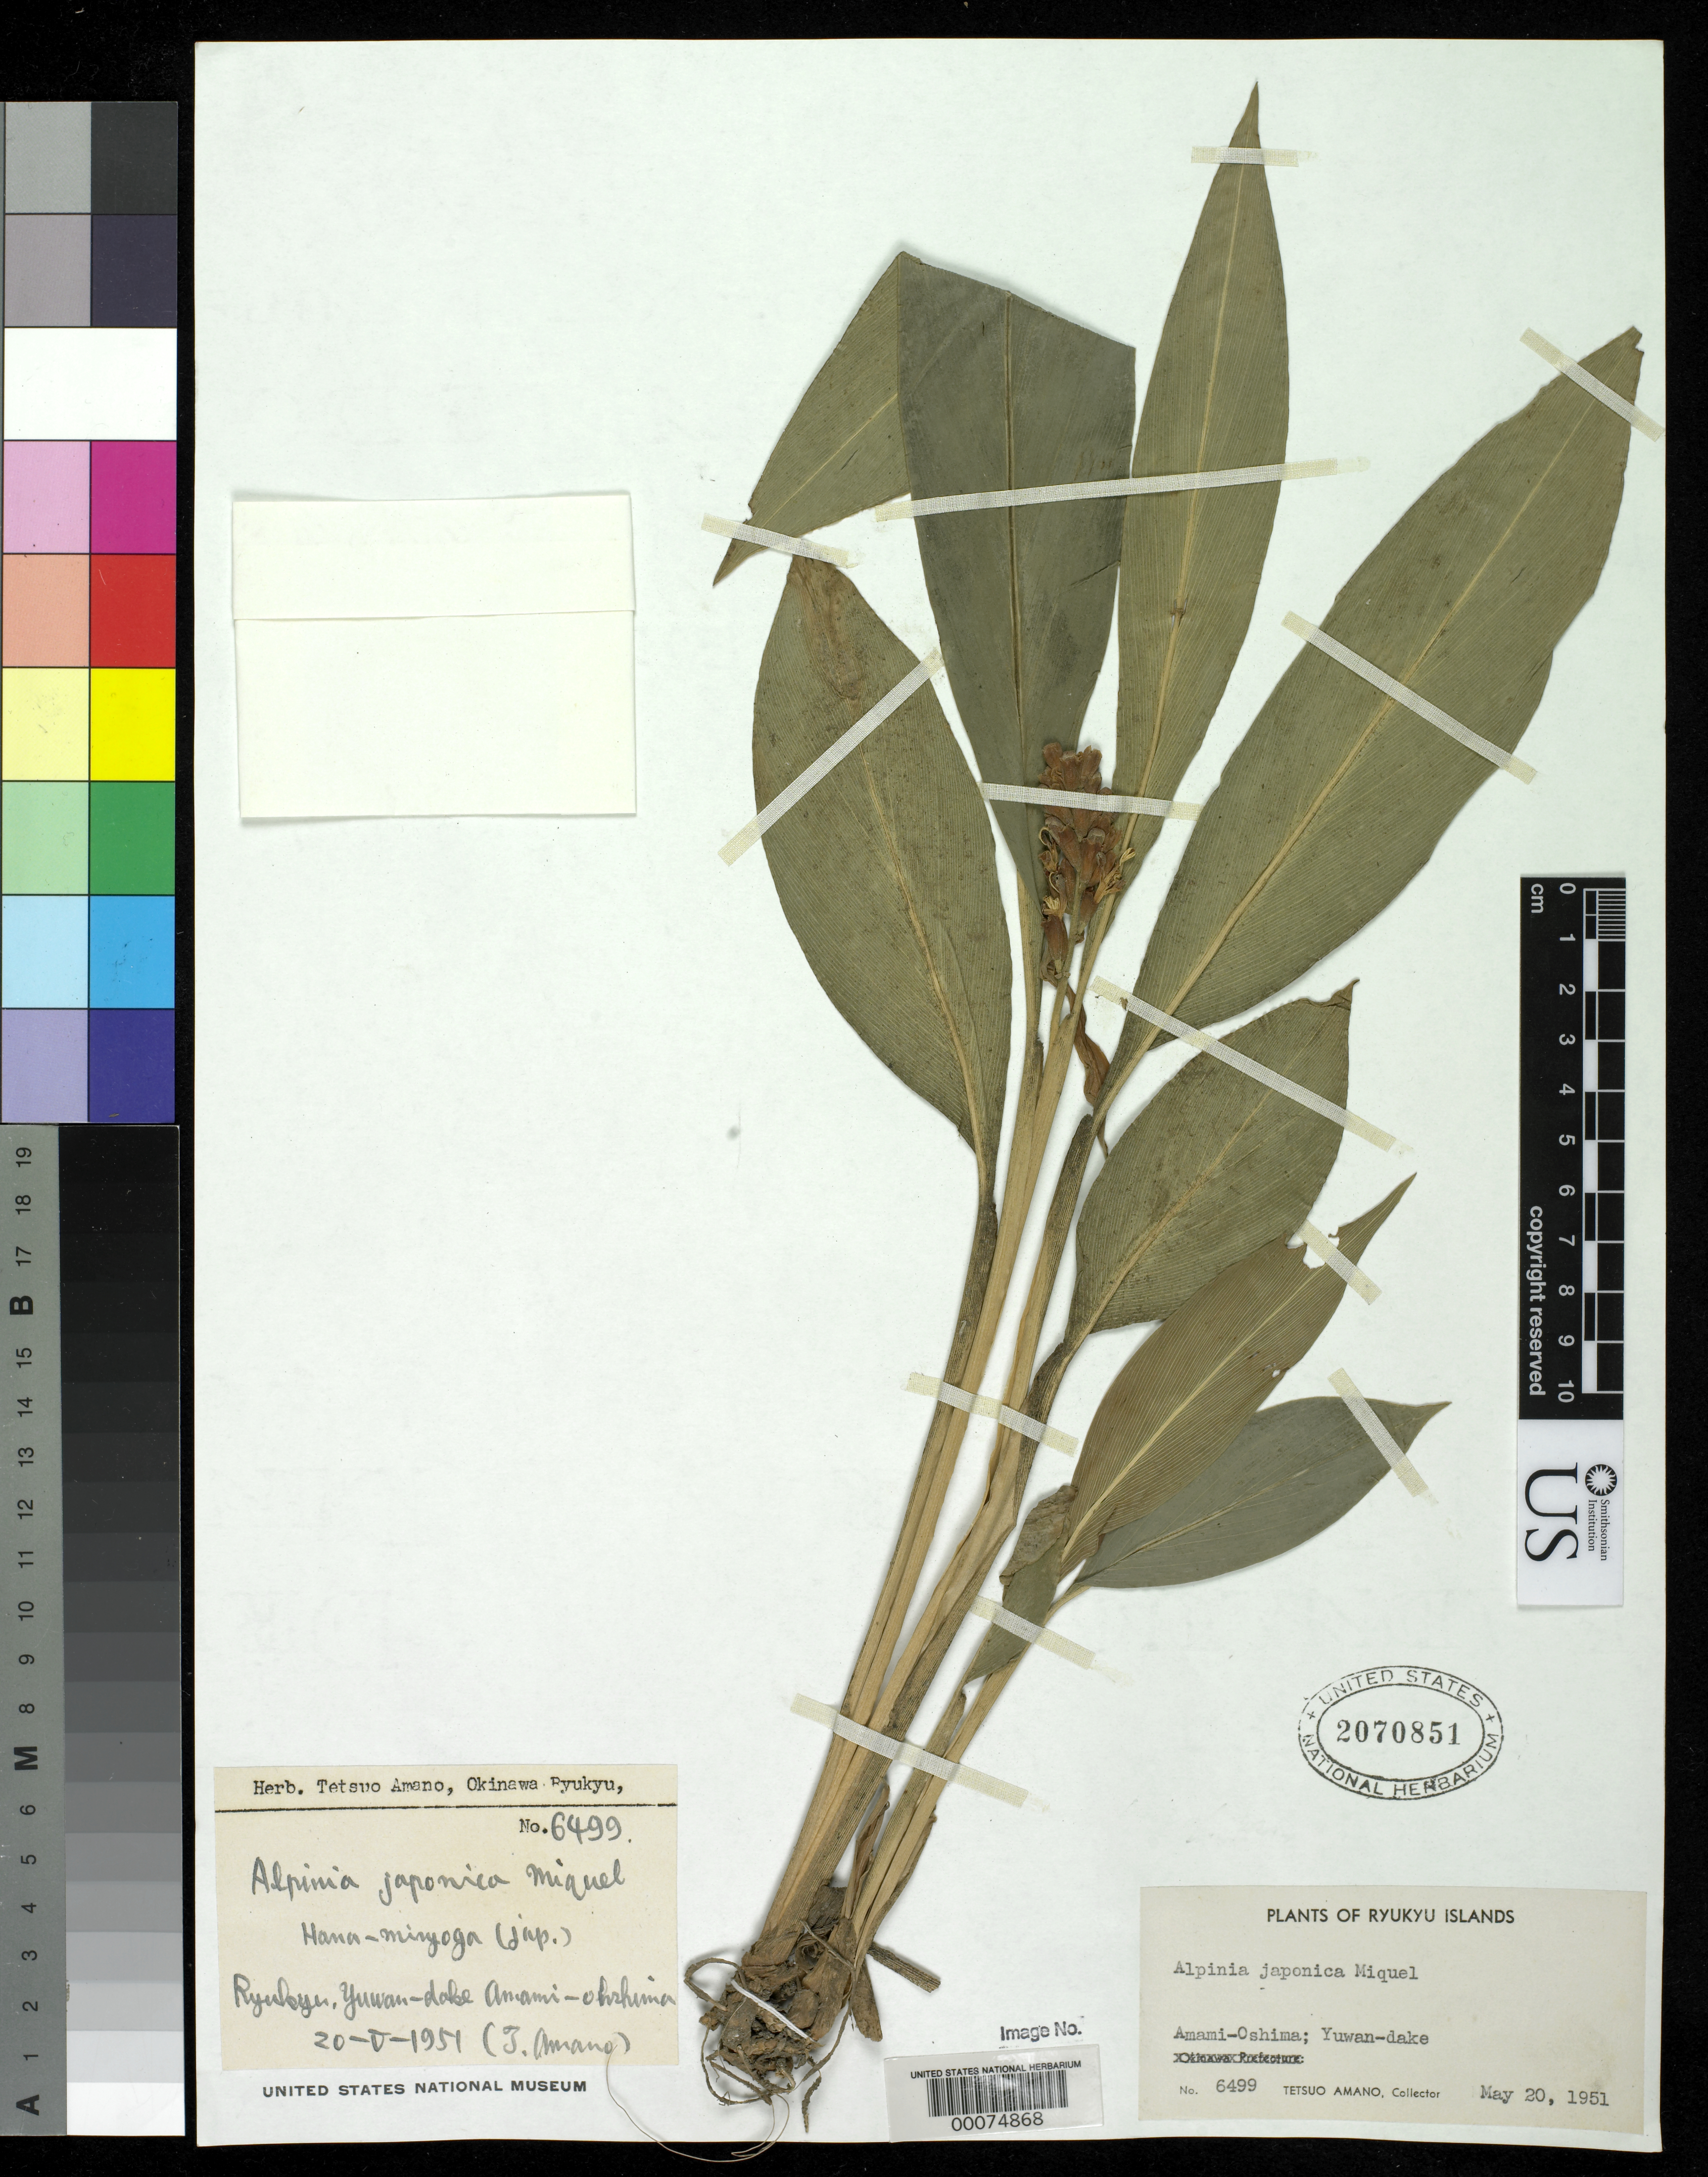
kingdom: Plantae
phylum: Tracheophyta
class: Liliopsida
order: Zingiberales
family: Zingiberaceae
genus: Alpinia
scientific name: Alpinia japonica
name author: (Thunb.) Miq.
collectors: T. Amano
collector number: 6499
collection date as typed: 20 May 1951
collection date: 1951-05-20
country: Japan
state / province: Kagosima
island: Amami-O-Shima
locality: Amami-o-Shima; Yuwan-Dake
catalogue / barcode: US 2070851